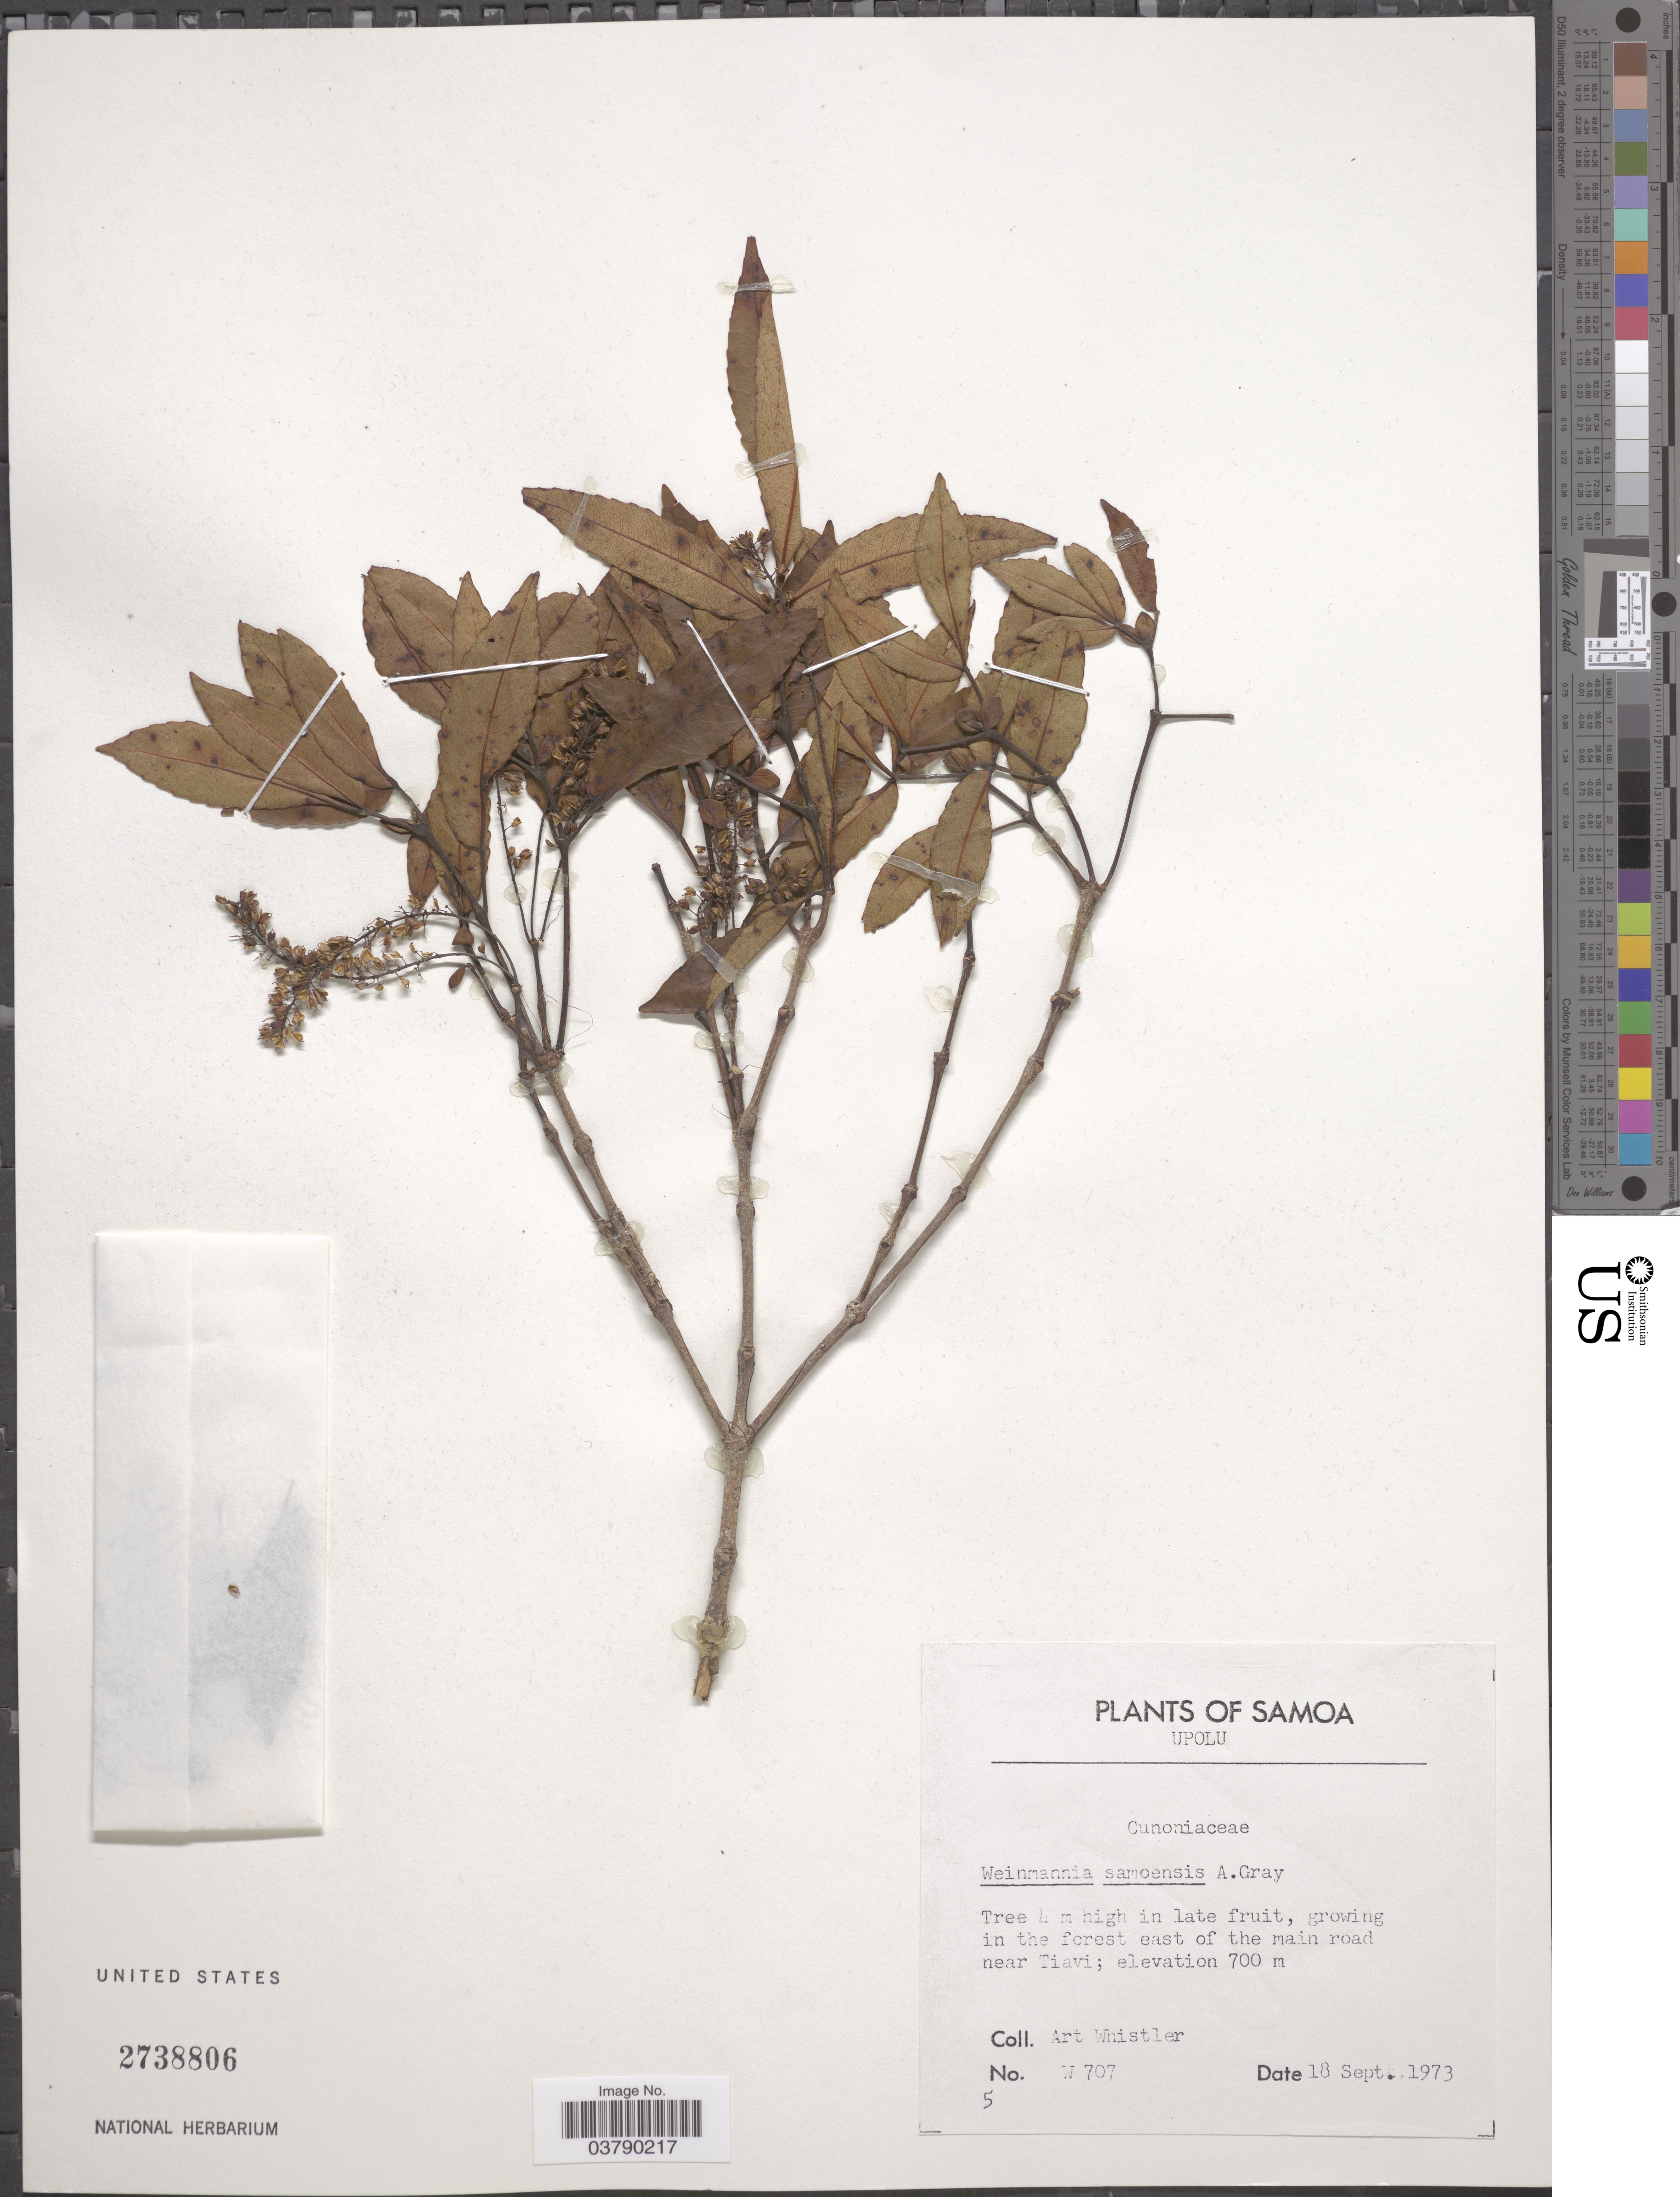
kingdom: Plantae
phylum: Tracheophyta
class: Magnoliopsida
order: Oxalidales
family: Cunoniaceae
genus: Pterophylla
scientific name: Pterophylla samoensis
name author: (A. Gray) Pillon & H.C. Hopkins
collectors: A. Whistler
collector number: W707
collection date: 1973-09-18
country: Samoa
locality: Samoa. Upolu. In the forest east of the main road near Tiavi.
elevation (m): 700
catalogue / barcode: US 2738806